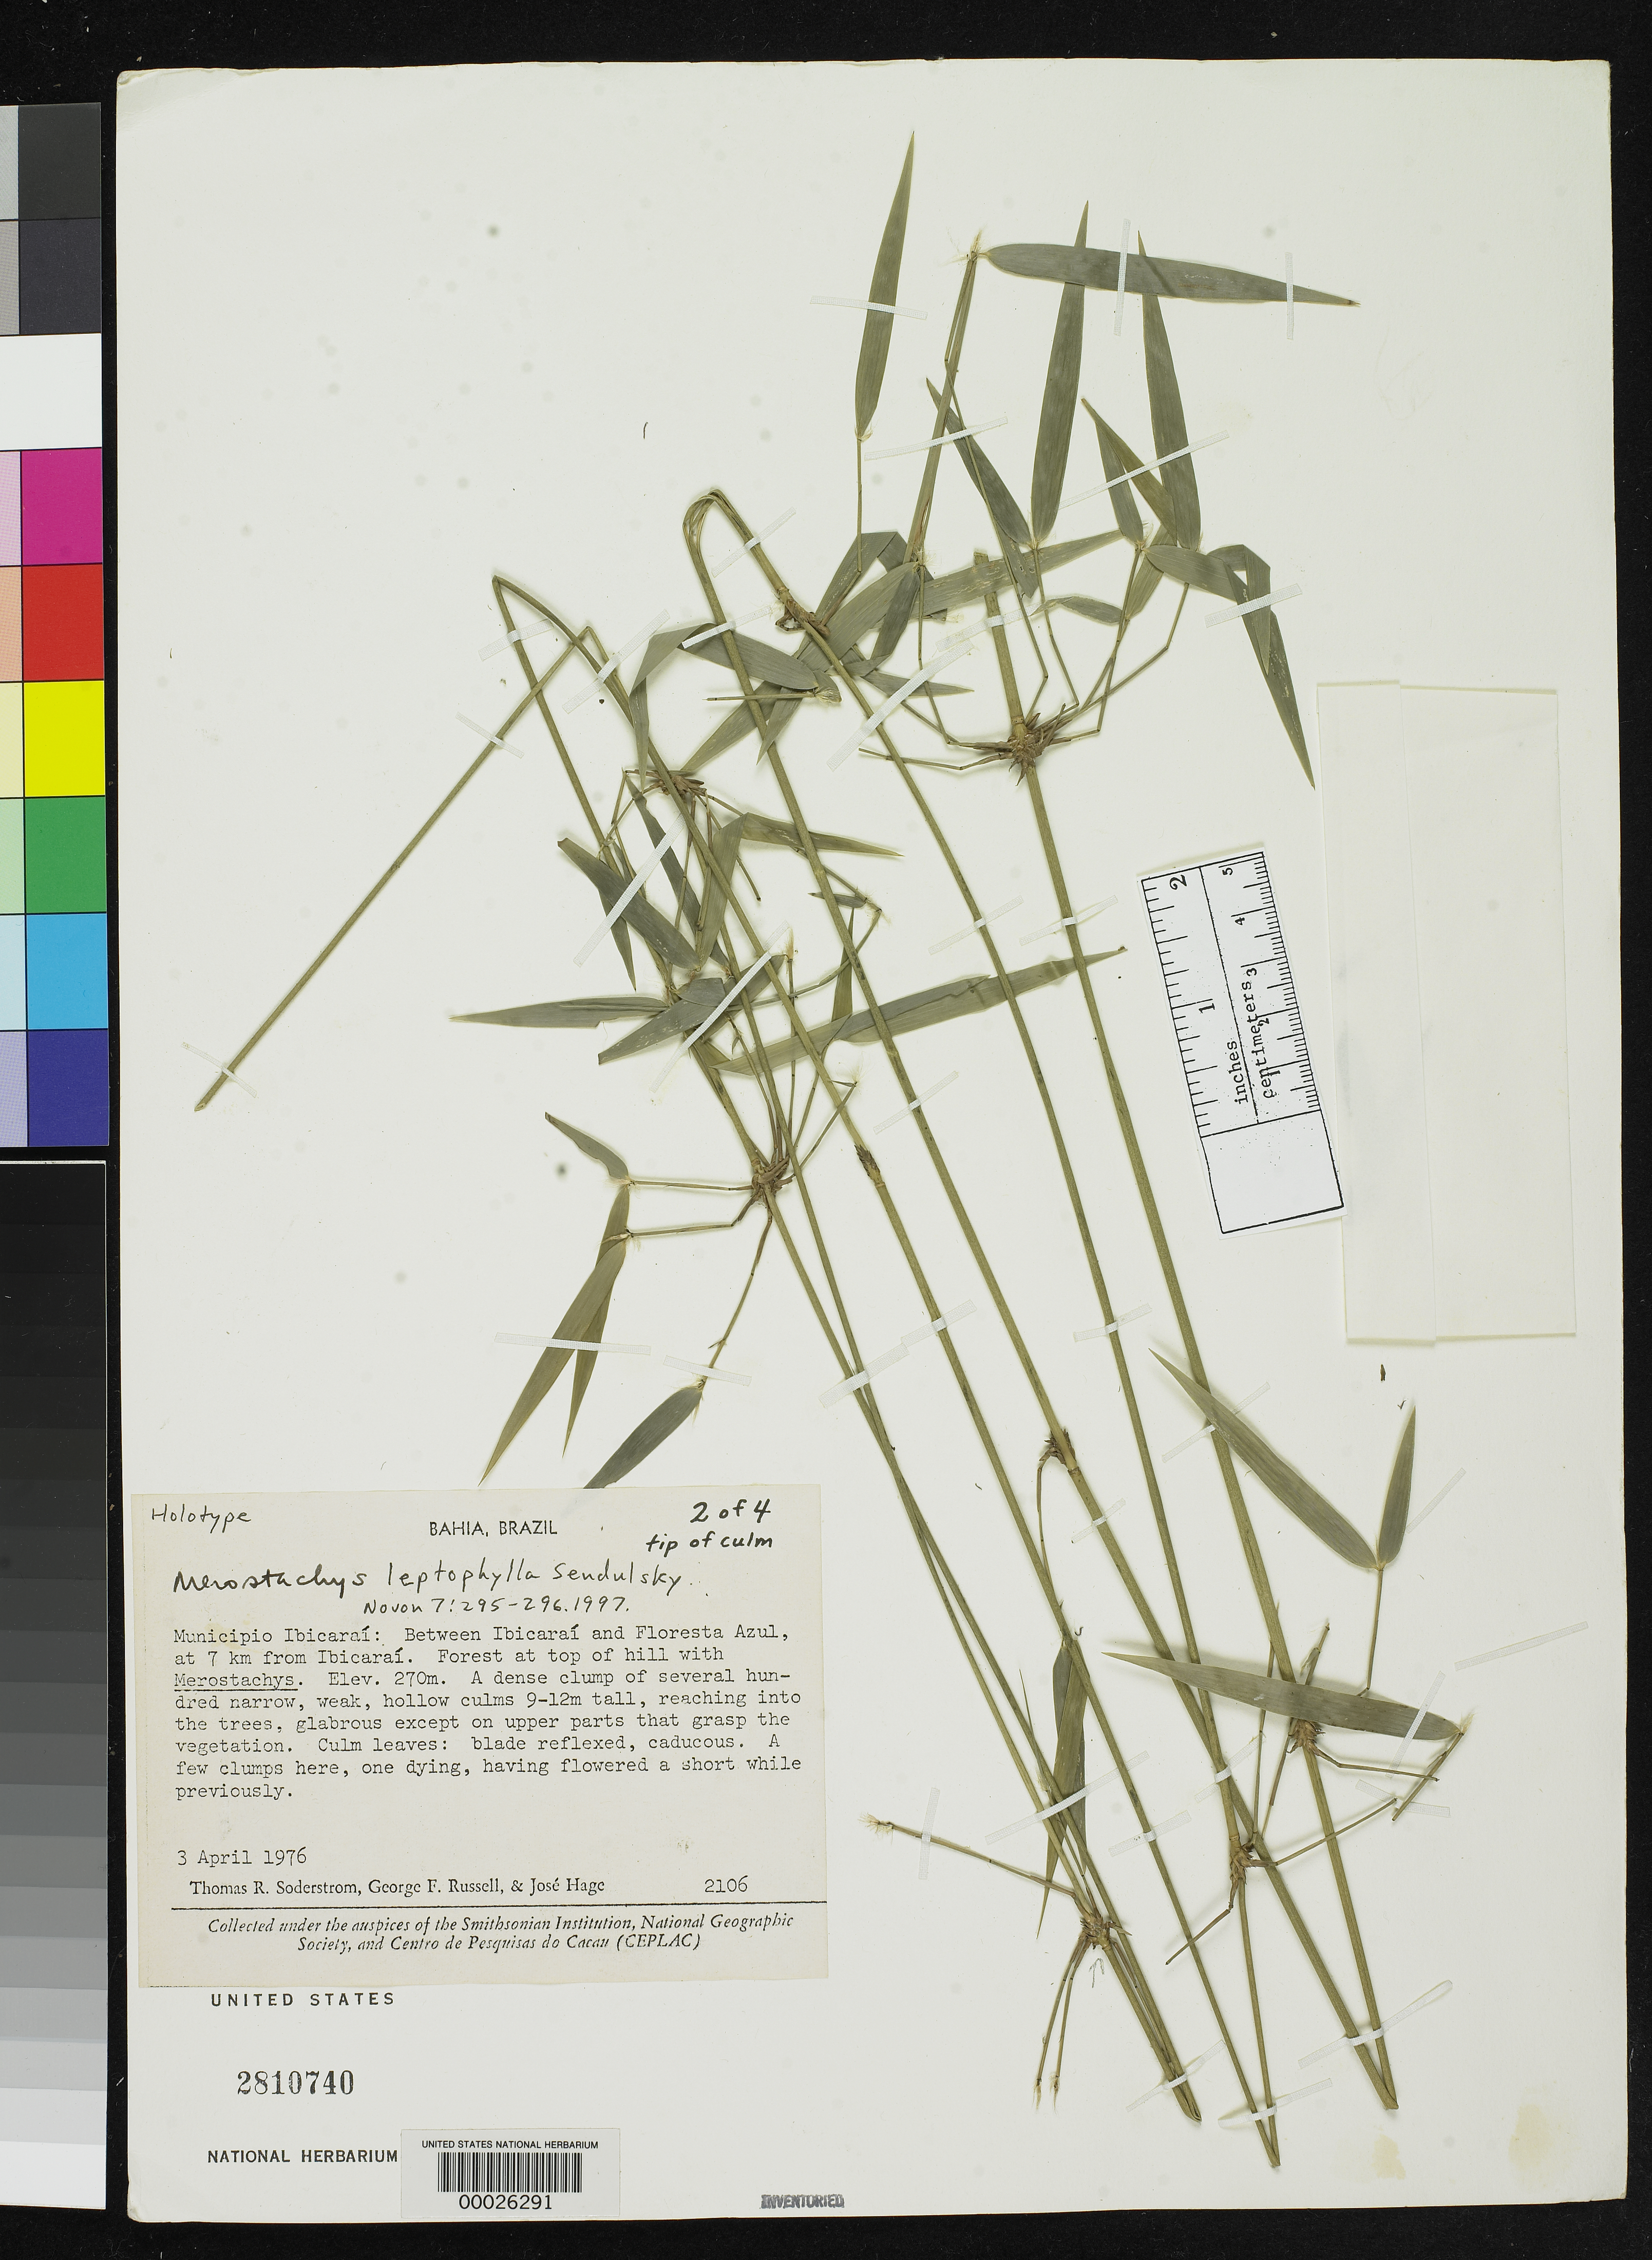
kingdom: Plantae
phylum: Tracheophyta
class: Liliopsida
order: Poales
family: Poaceae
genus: Merostachys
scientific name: Merostachys leptophylla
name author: Send.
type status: Holotype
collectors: T. R. Soderstrom, G. Russell & J. Hage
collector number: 2106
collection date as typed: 03 Apr 1976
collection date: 1976-04-03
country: Brazil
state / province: Bahia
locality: Municipio Ibicaraí: between Ibicaraí and Floresta Azul, at 7 km from Ibicaraí.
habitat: Forest at top of hill with Merostachys.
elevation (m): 270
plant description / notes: Holotype mounted on 4 sheets.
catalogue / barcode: US 2810740